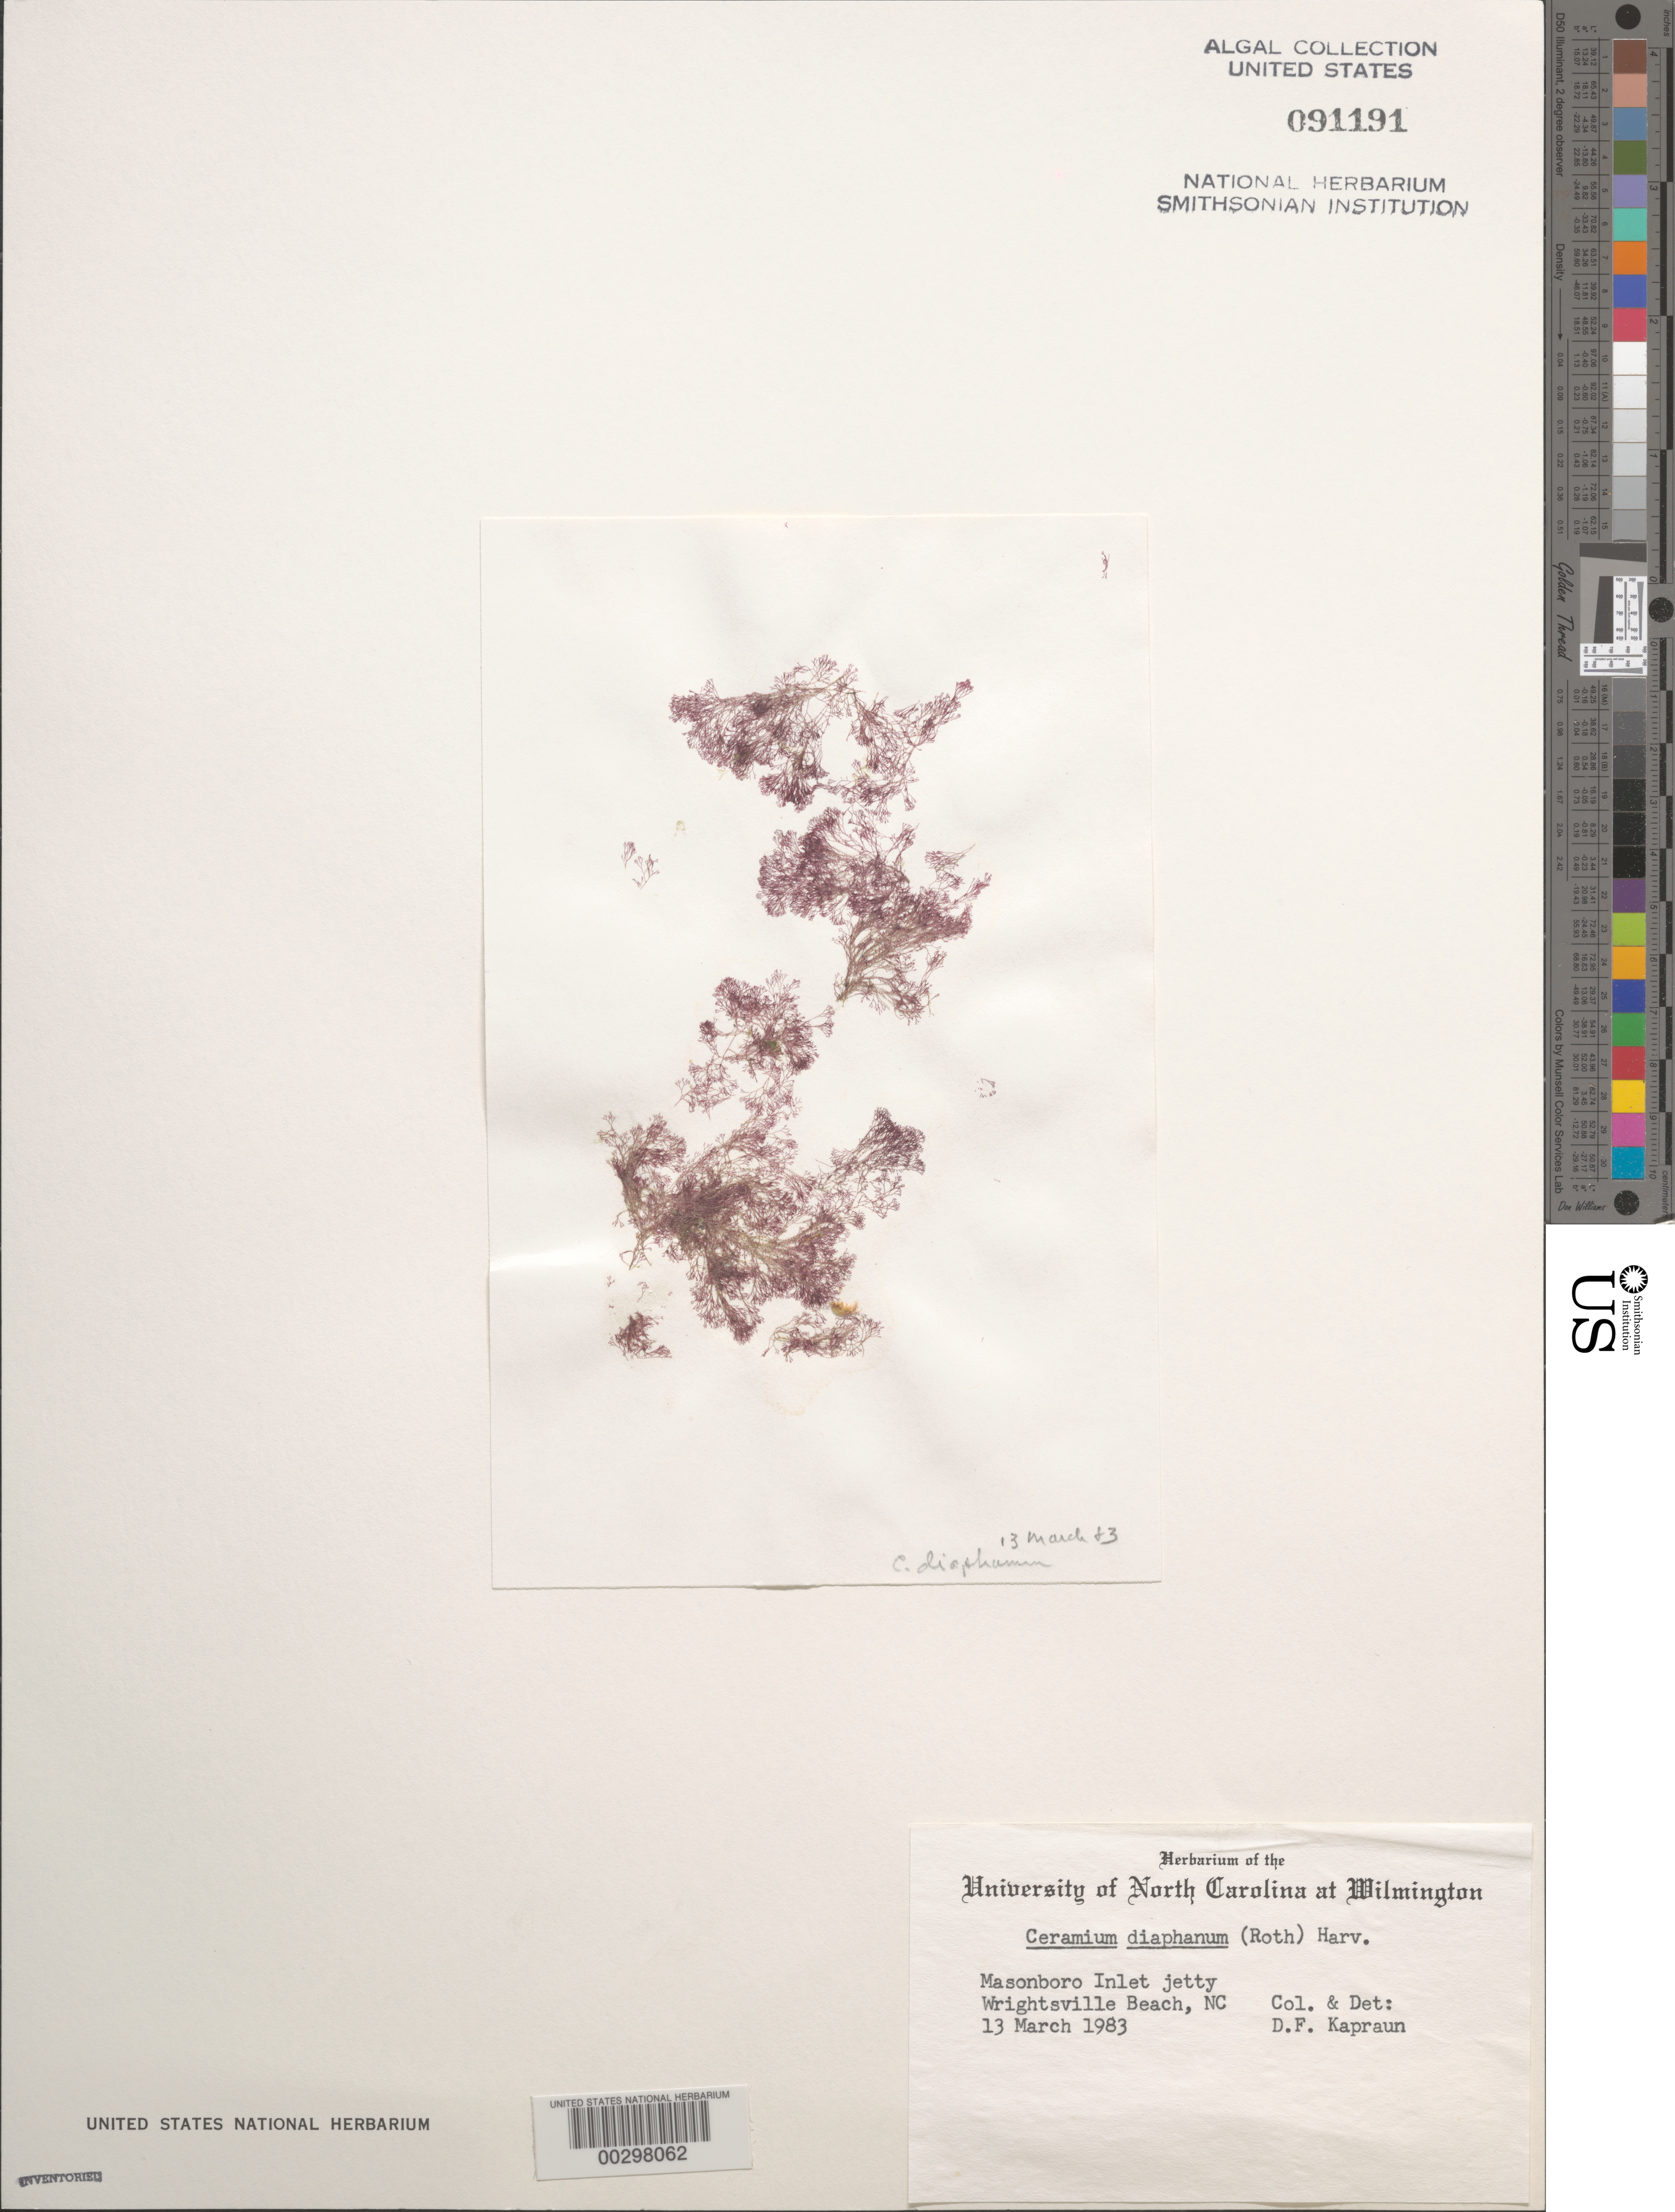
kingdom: Plantae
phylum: Rhodophyta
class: Florideophyceae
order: Ceramiales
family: Ceramiaceae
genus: Ceramium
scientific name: Ceramium diaphanum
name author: (Lightf.) Roth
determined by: Kapraun, D. F.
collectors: D. F. Kapraun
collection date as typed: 13 Mar 1983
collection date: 1983-03-13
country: United States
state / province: North Carolina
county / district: New Hanover County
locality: Wrightsville Beach, Masonboro Inlet jetty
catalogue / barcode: US 91191